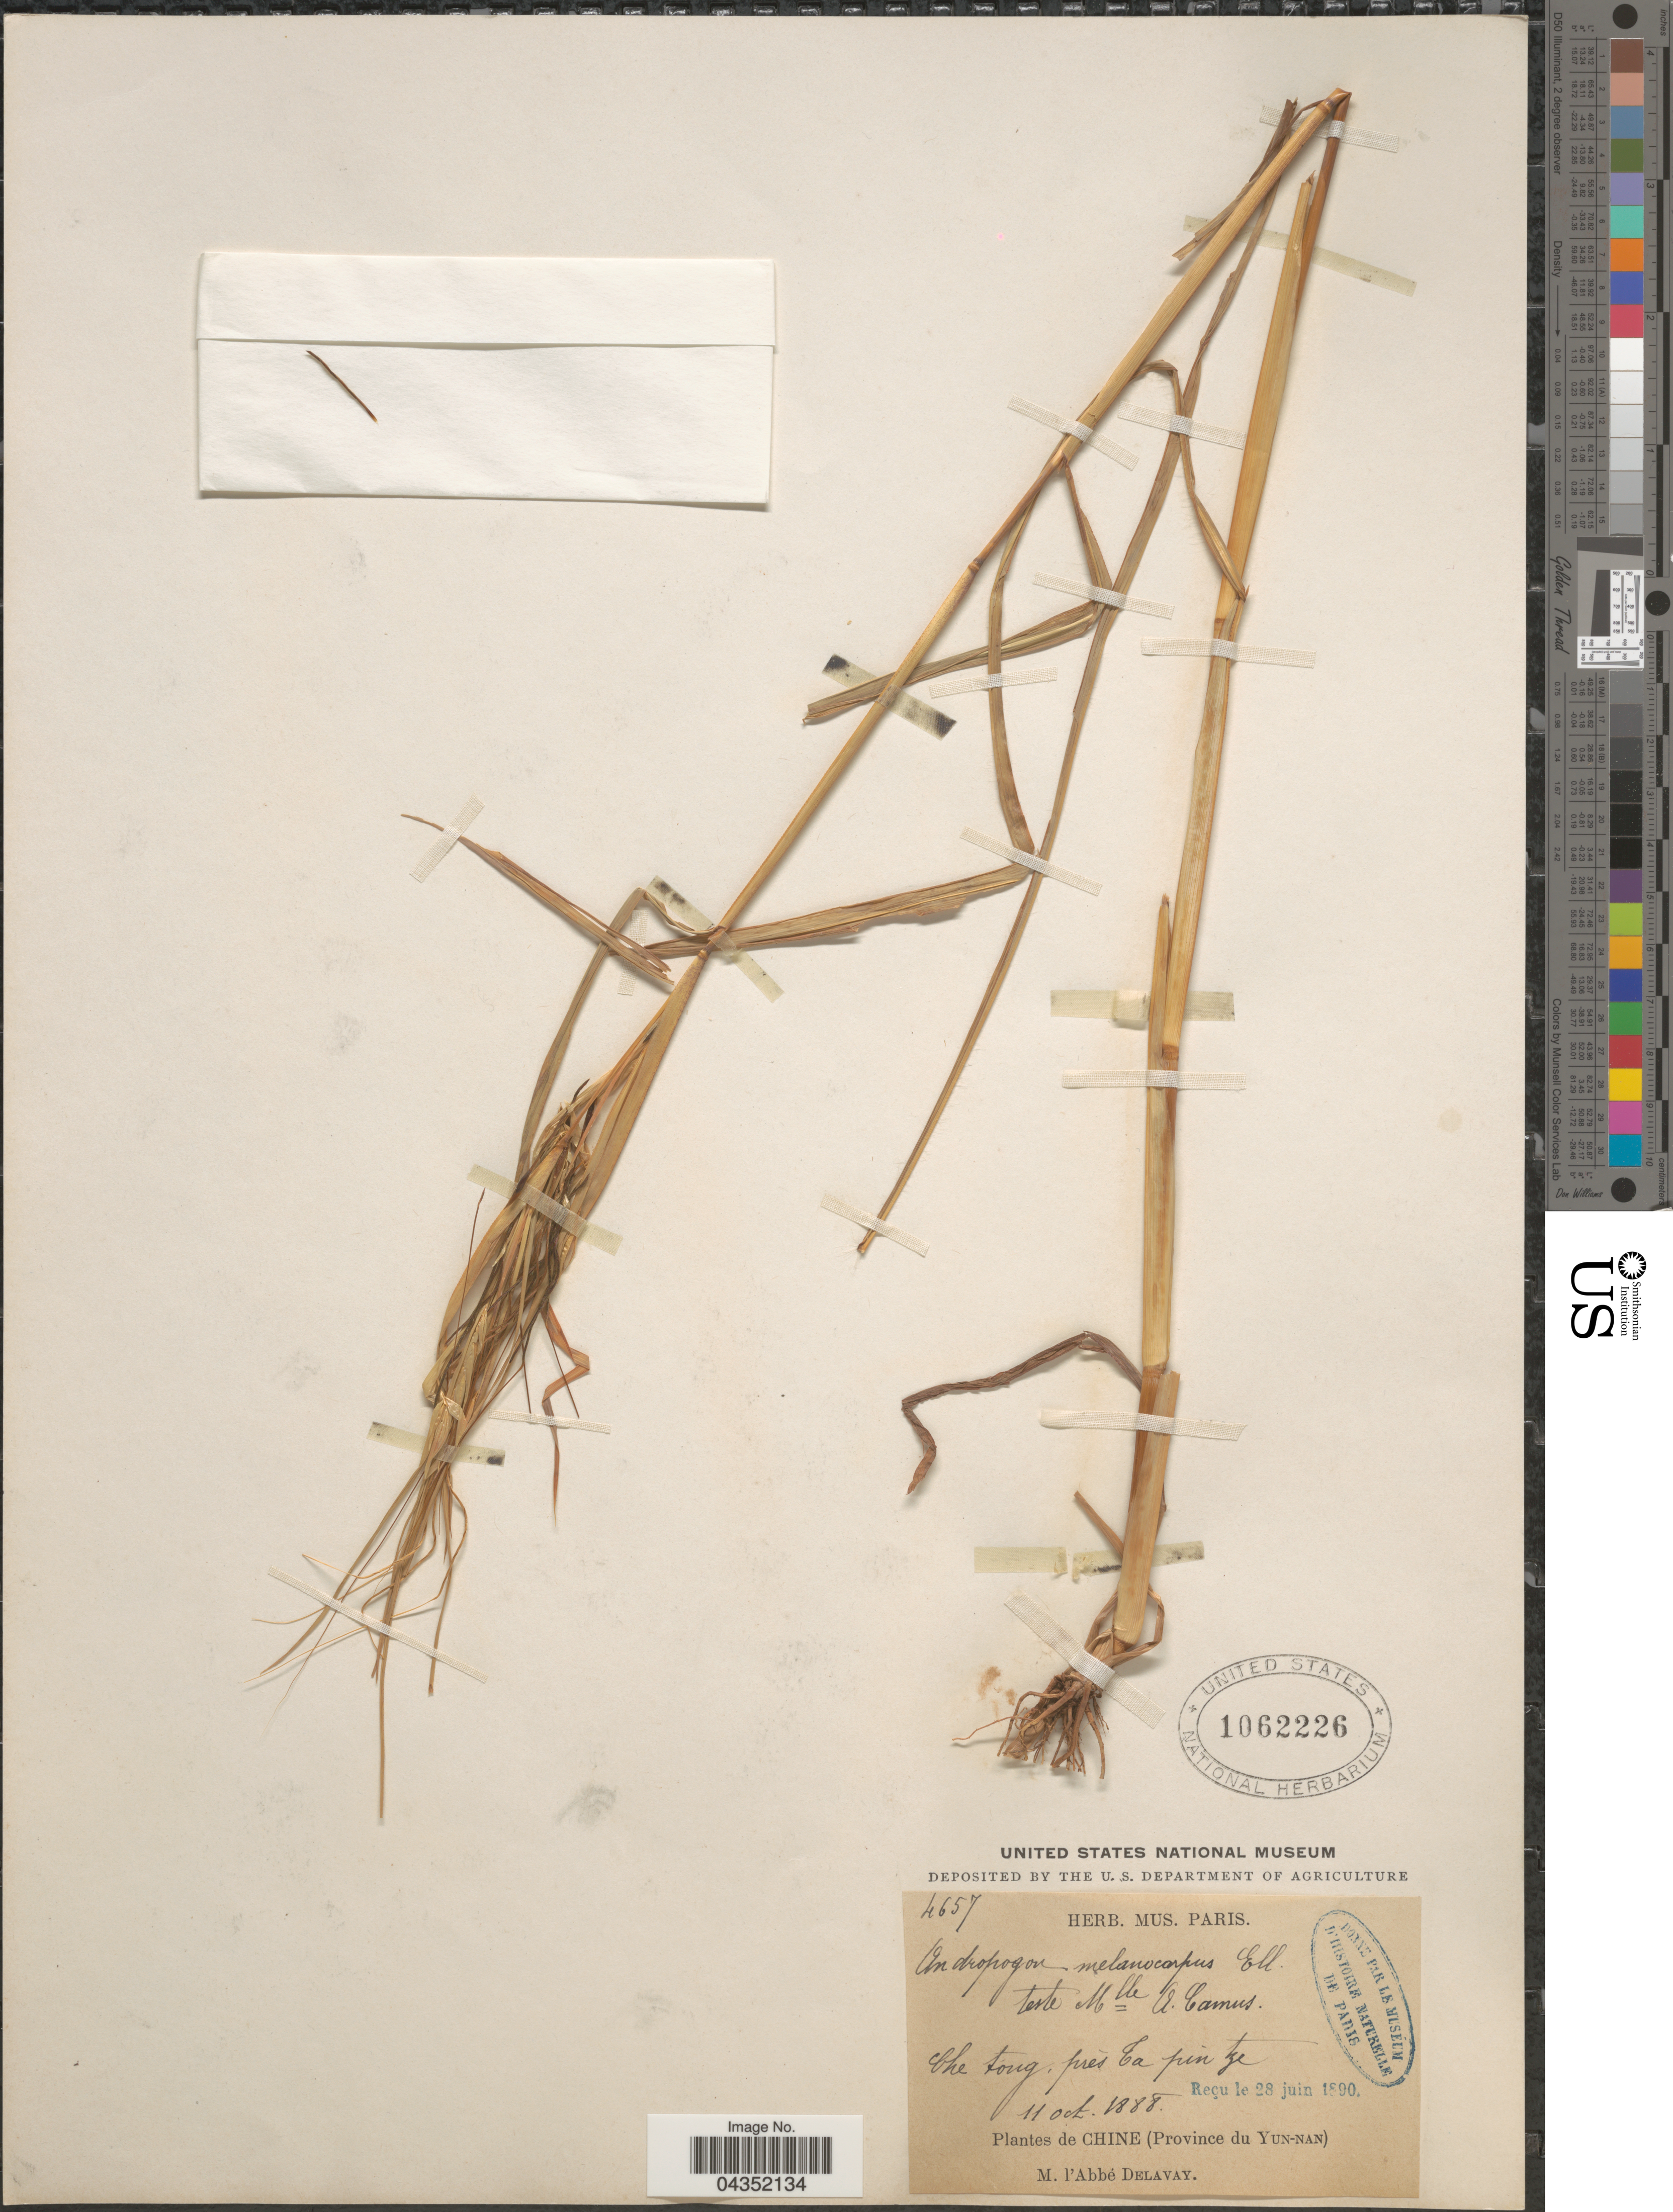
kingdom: Plantae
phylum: Tracheophyta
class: Liliopsida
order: Poales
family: Poaceae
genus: Heteropogon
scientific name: Heteropogon melanocarpus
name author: (Elliott) Benth.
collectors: P. Delavay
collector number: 4657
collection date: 1888-10-11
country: China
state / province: Yunnan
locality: Che tong, près Ta pin tze. Chine (Province Yun-nan).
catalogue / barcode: US 1062226